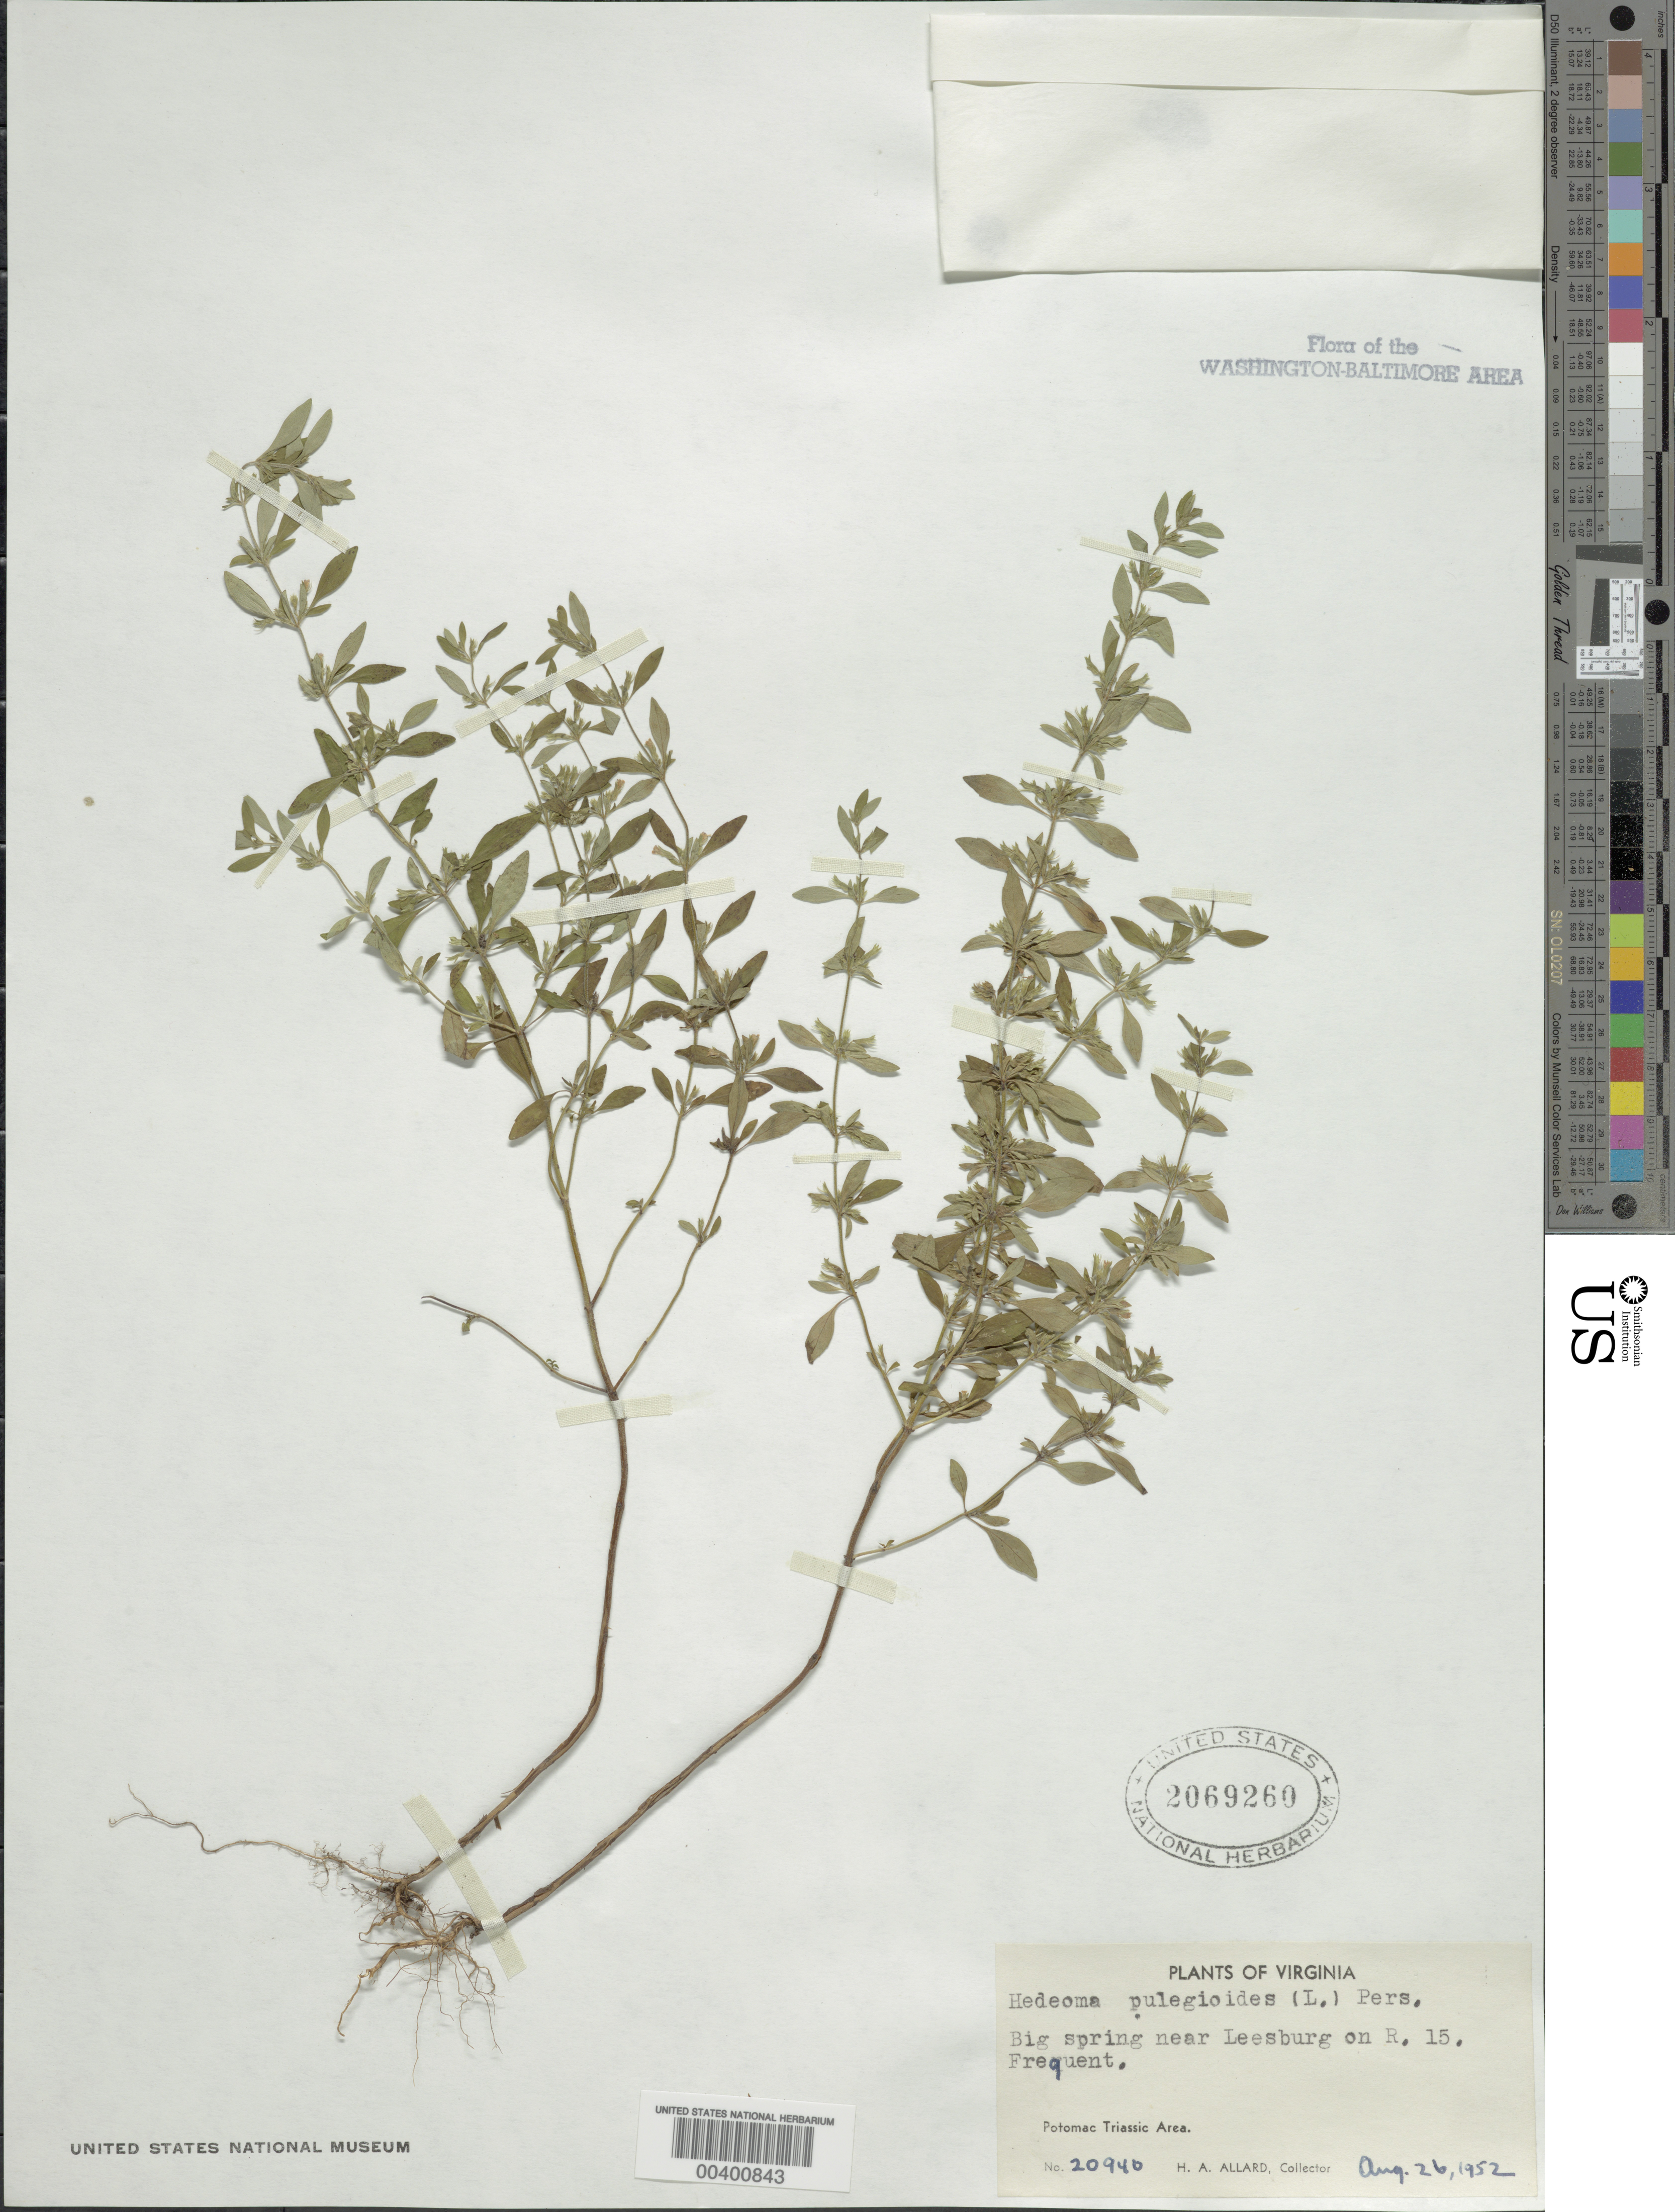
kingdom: Plantae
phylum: Tracheophyta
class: Magnoliopsida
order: Lamiales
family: Lamiaceae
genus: Hedeoma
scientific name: Hedeoma pulegioides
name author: (L.) Pers.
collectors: H. A. Allard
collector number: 20940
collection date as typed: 26 Aug 1952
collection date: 1952-08-26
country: United States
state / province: Virginia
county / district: Loudoun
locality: Near Leesburg on Route 15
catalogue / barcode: US 2069260